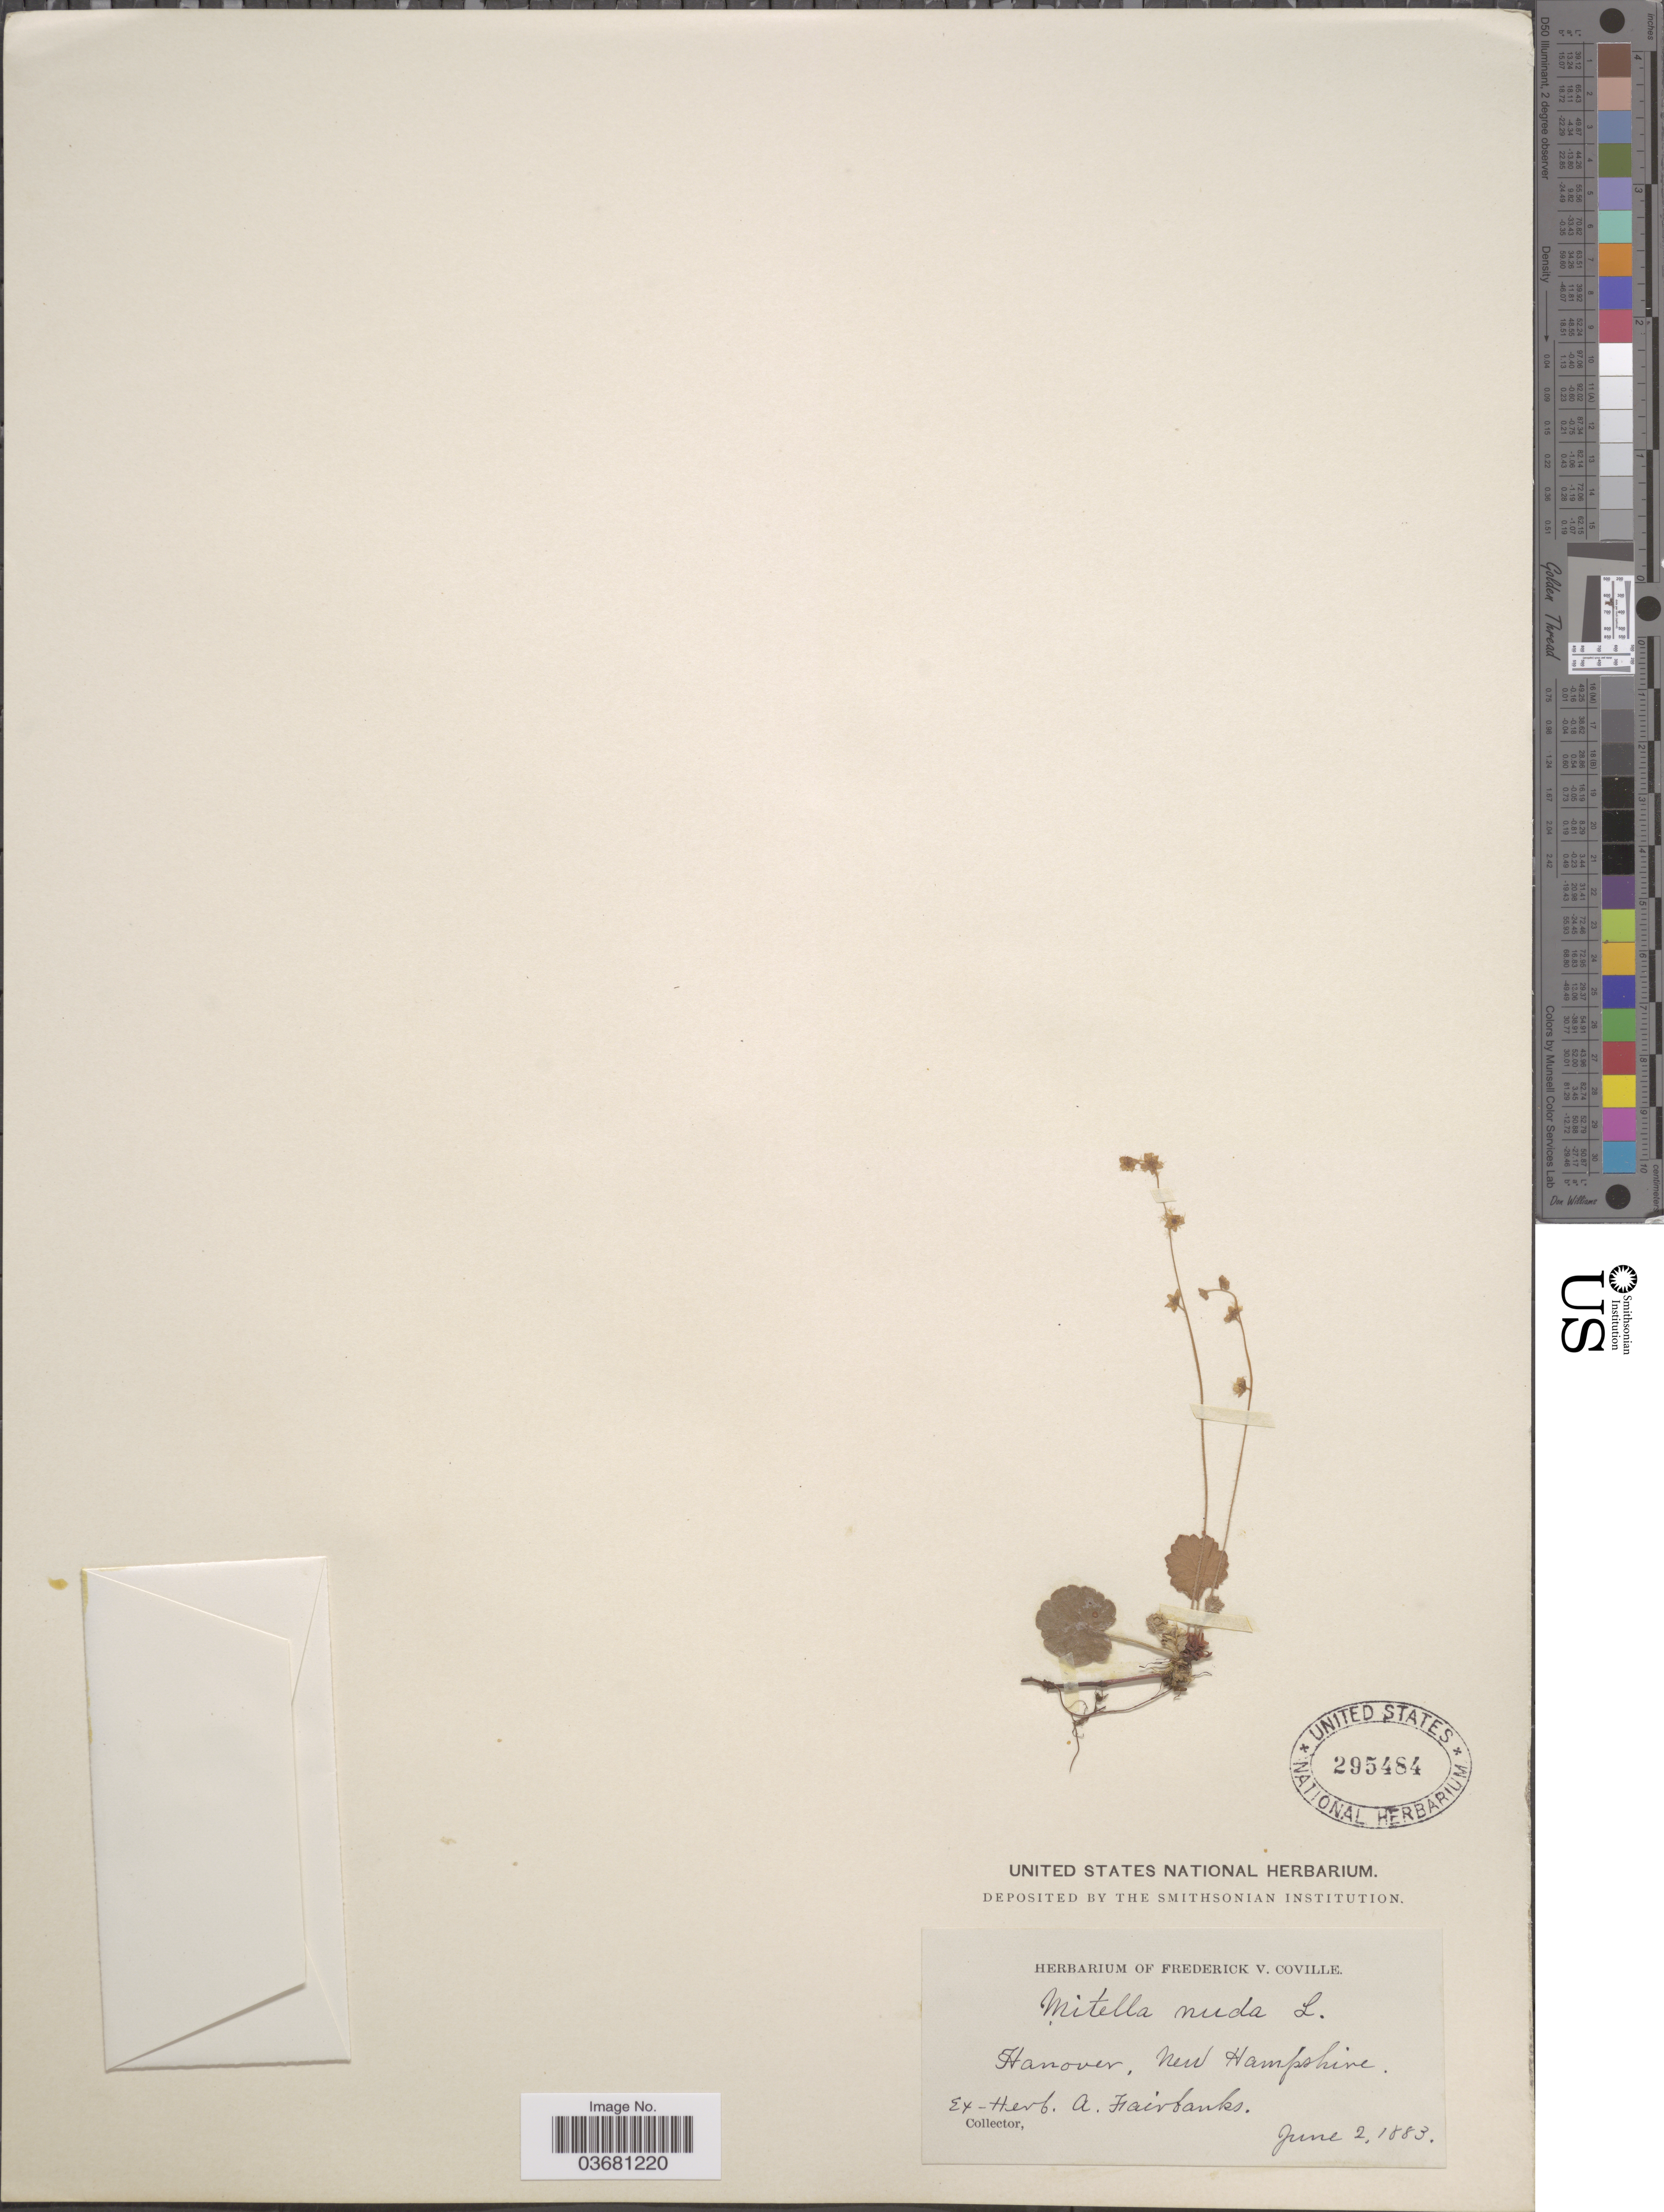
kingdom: Plantae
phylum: Tracheophyta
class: Magnoliopsida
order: Saxifragales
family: Saxifragaceae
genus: Mitella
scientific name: Mitella nuda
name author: L.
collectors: Ex herb. A. Fairbanks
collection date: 1883-06-02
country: United States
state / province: New Hampshire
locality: Hanover.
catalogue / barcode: US 295484